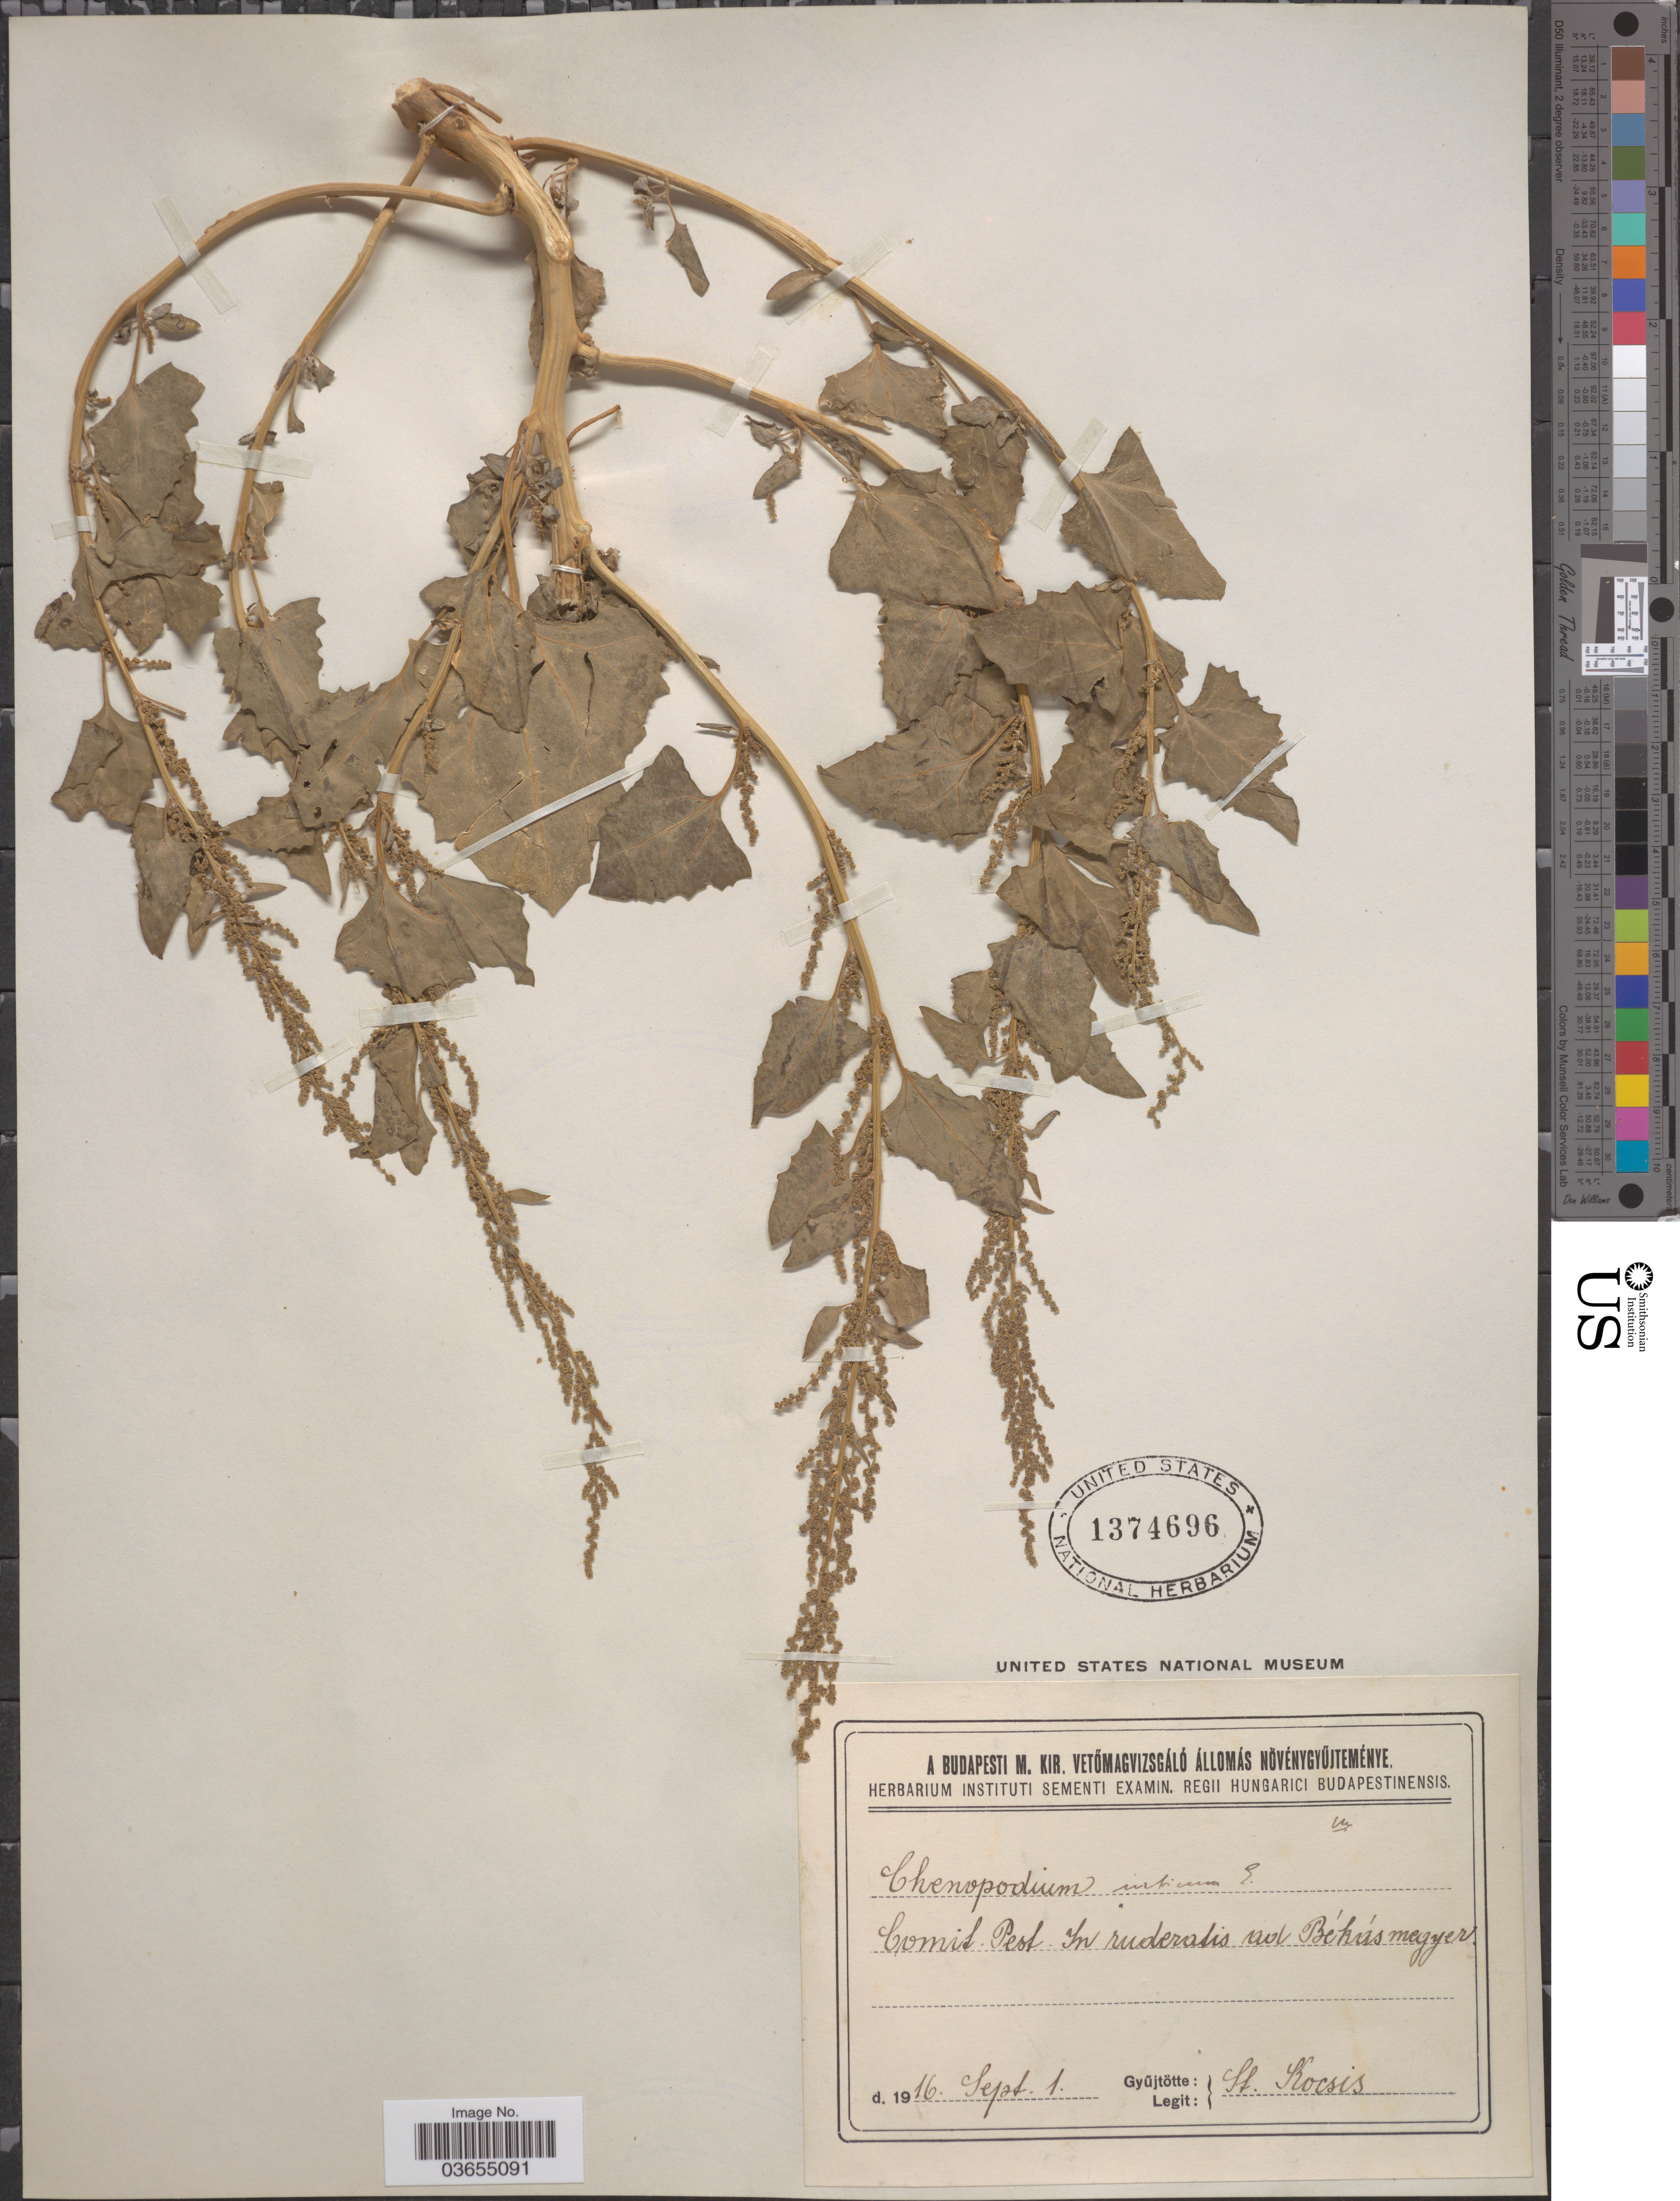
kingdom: Plantae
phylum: Tracheophyta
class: Magnoliopsida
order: Caryophyllales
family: Amaranthaceae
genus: Chenopodium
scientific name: Chenopodium urbicum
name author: L.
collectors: St. Kocsis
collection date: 1916-09-01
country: Hungary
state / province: Pest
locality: Comit. Pest. In ruderatis ad Békás megyer.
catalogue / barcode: US 1374696